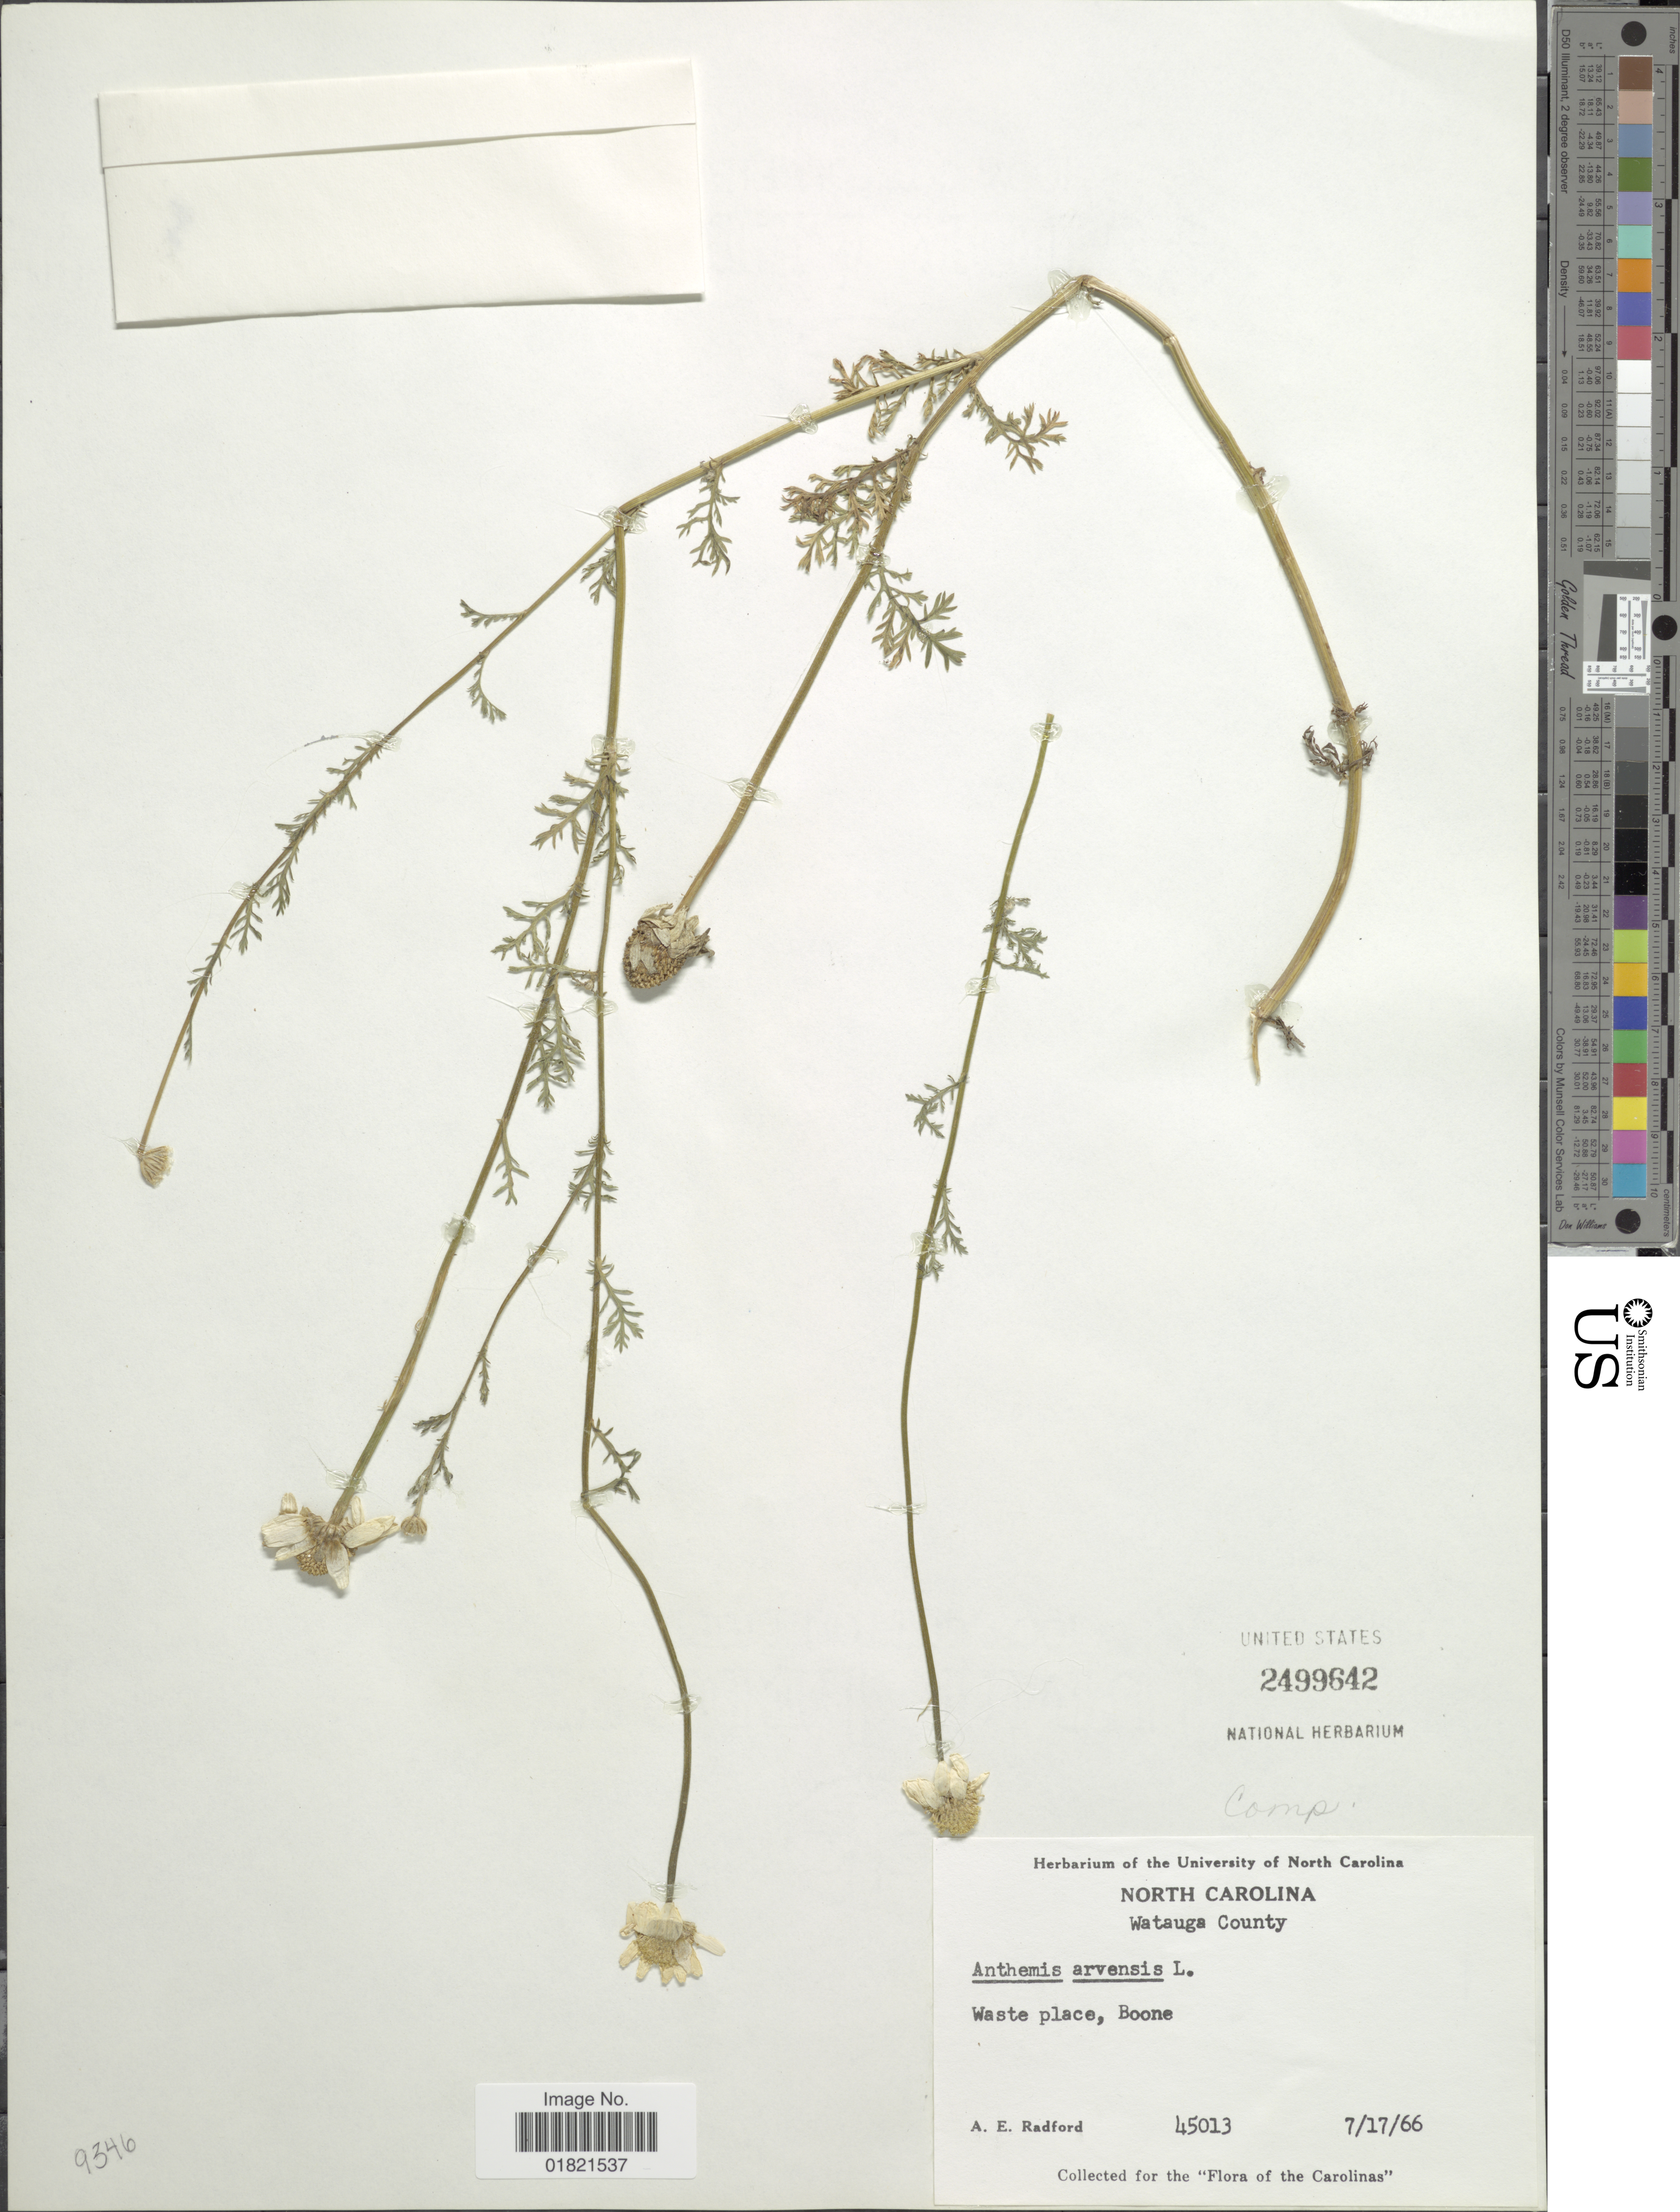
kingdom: Plantae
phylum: Tracheophyta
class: Magnoliopsida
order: Asterales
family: Asteraceae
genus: Anthemis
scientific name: Anthemis arvensis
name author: L.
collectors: A. E. Radford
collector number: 45013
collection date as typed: Transcribed d/m/y: 17/7/66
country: United States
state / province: North Carolina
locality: Watauga County, Waste Place, Boone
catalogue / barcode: US 2499642